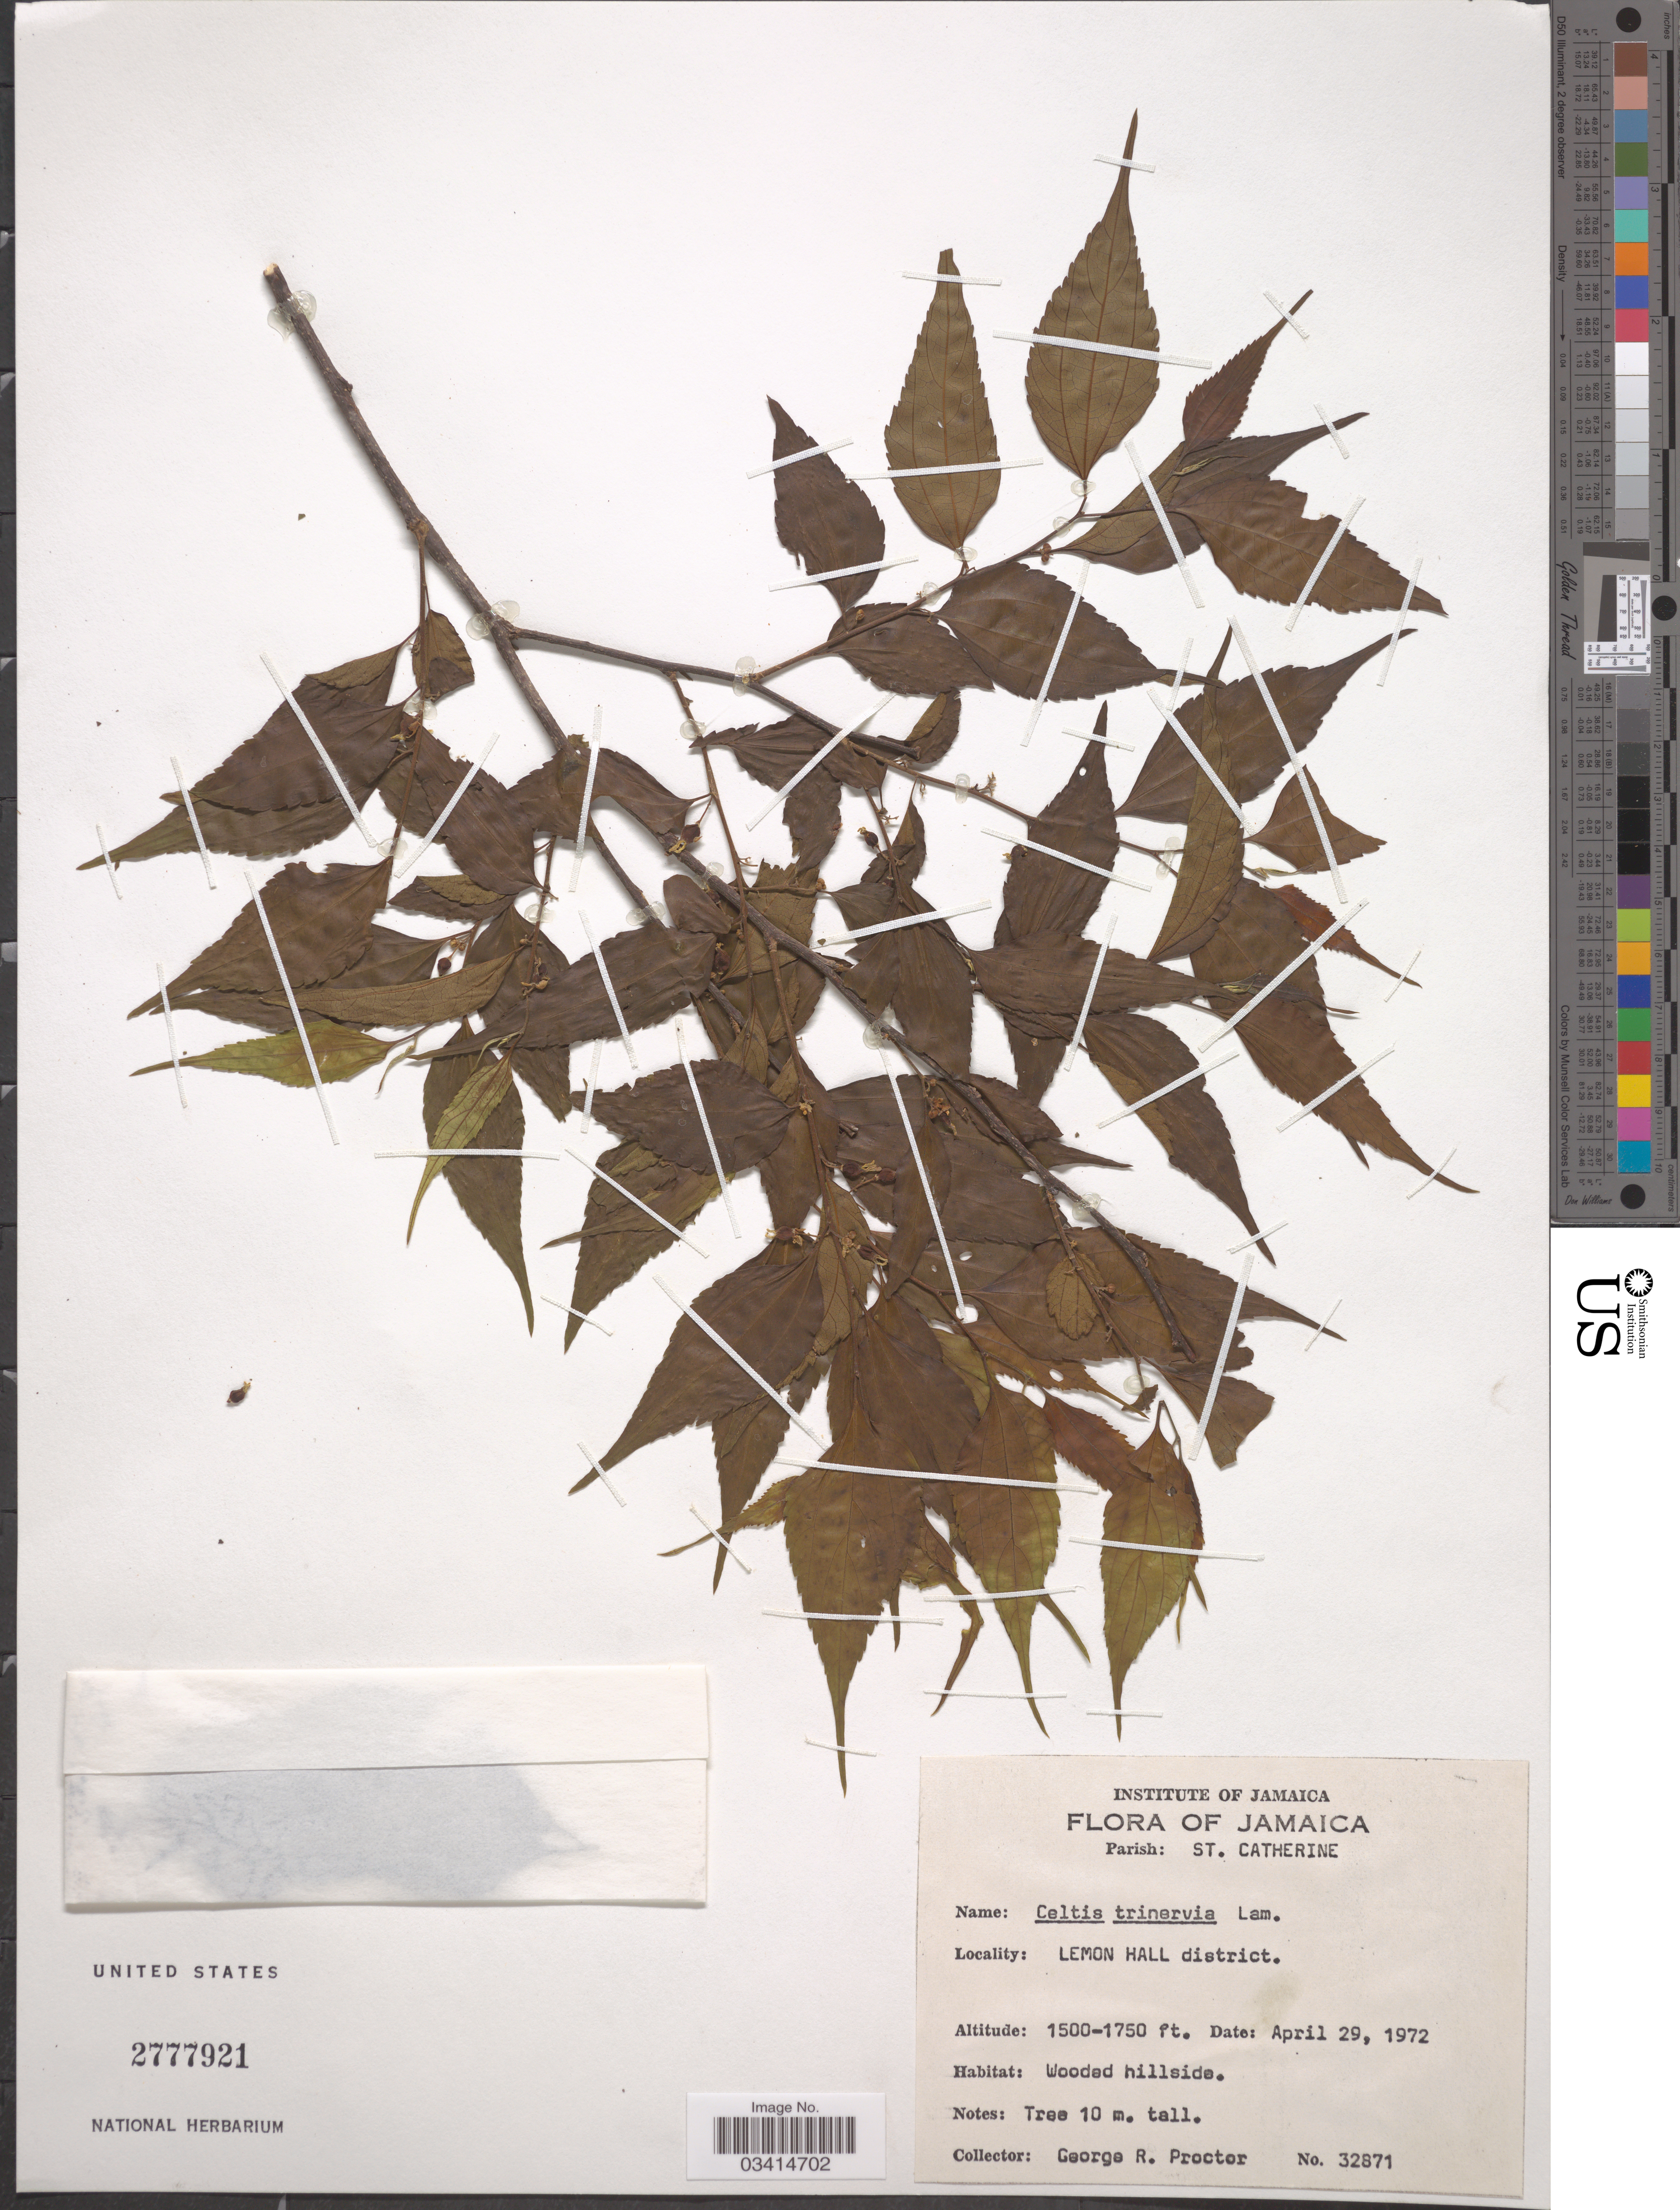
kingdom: Plantae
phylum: Tracheophyta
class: Magnoliopsida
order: Rosales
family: Cannabaceae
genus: Celtis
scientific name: Celtis trinervia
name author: Lam.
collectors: G. R. Proctor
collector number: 32871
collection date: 1972-04-29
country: Jamaica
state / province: Saint Catherine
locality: Parish: St. Catherine. Lemon Hall district.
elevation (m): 457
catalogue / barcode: US 2777921